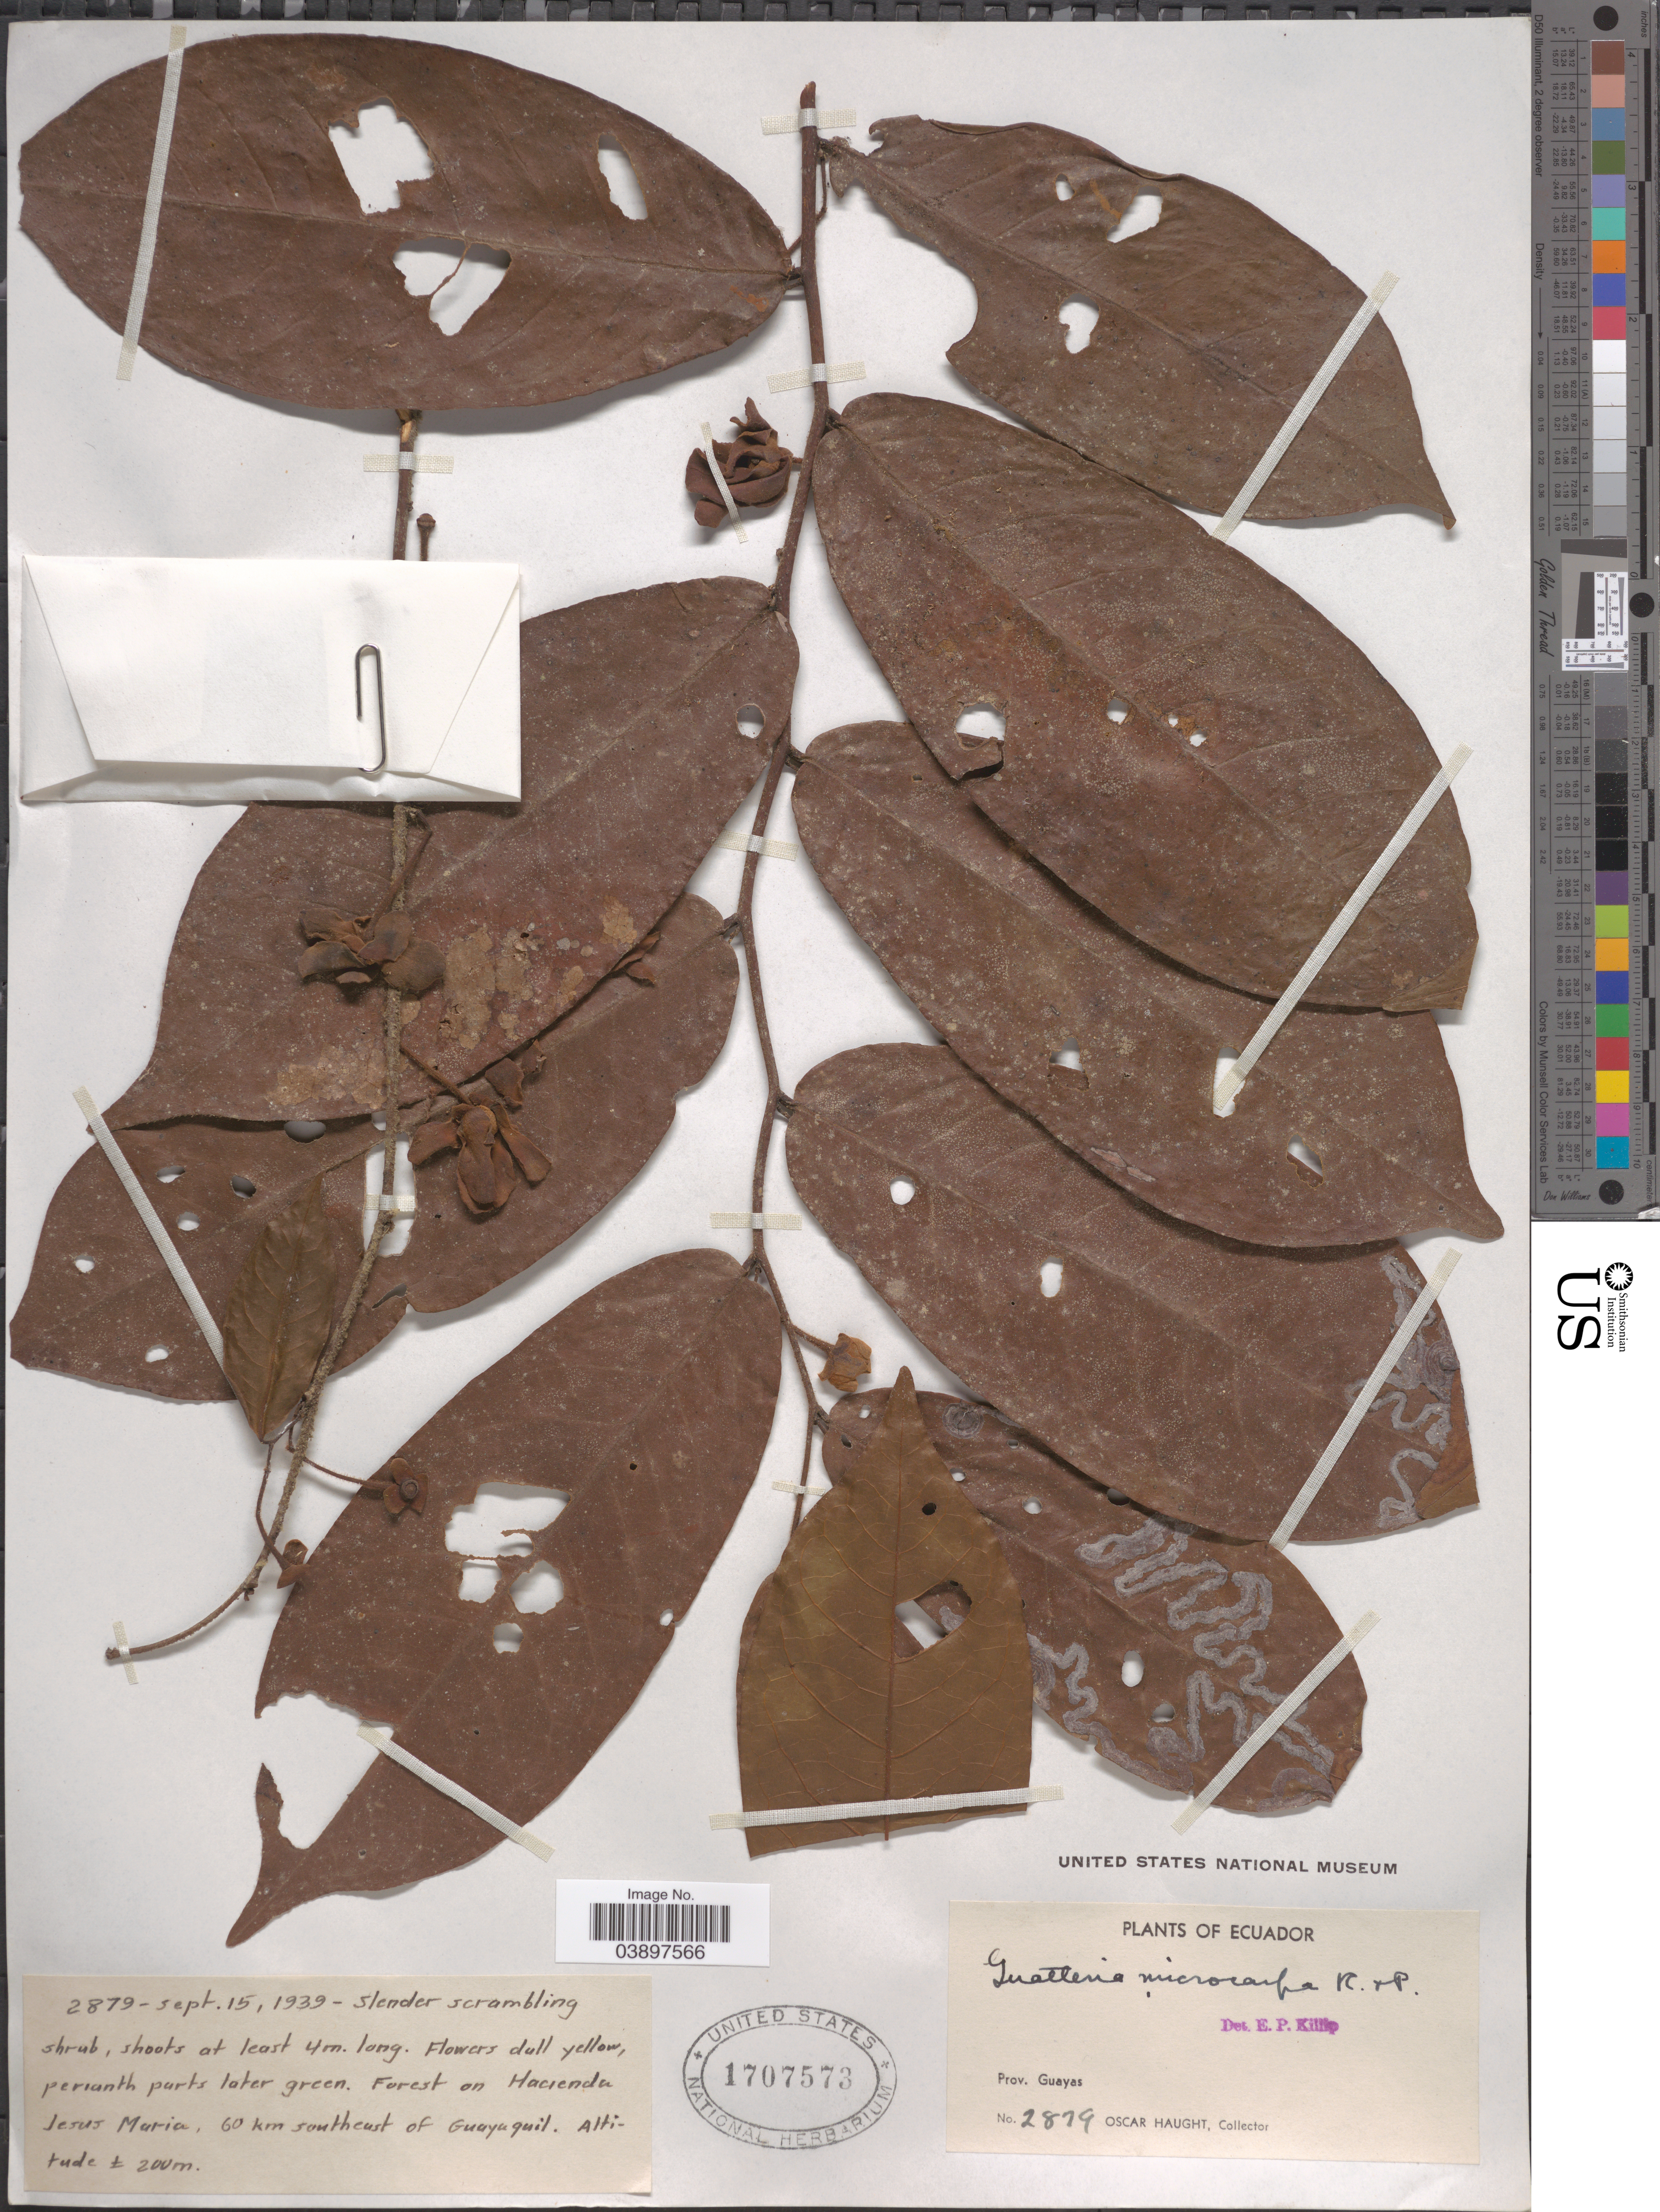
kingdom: Plantae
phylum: Tracheophyta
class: Magnoliopsida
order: Magnoliales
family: Annonaceae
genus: Guatteria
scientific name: Guatteria microcarpa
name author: Ruiz & Pav. ex E.A. López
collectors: O. L. Haught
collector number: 2879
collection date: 1939-09-15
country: Ecuador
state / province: Guayas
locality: On Hacienda Jesus Maria, 60 km southeast of Guayaquil.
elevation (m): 200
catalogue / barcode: US 1707573